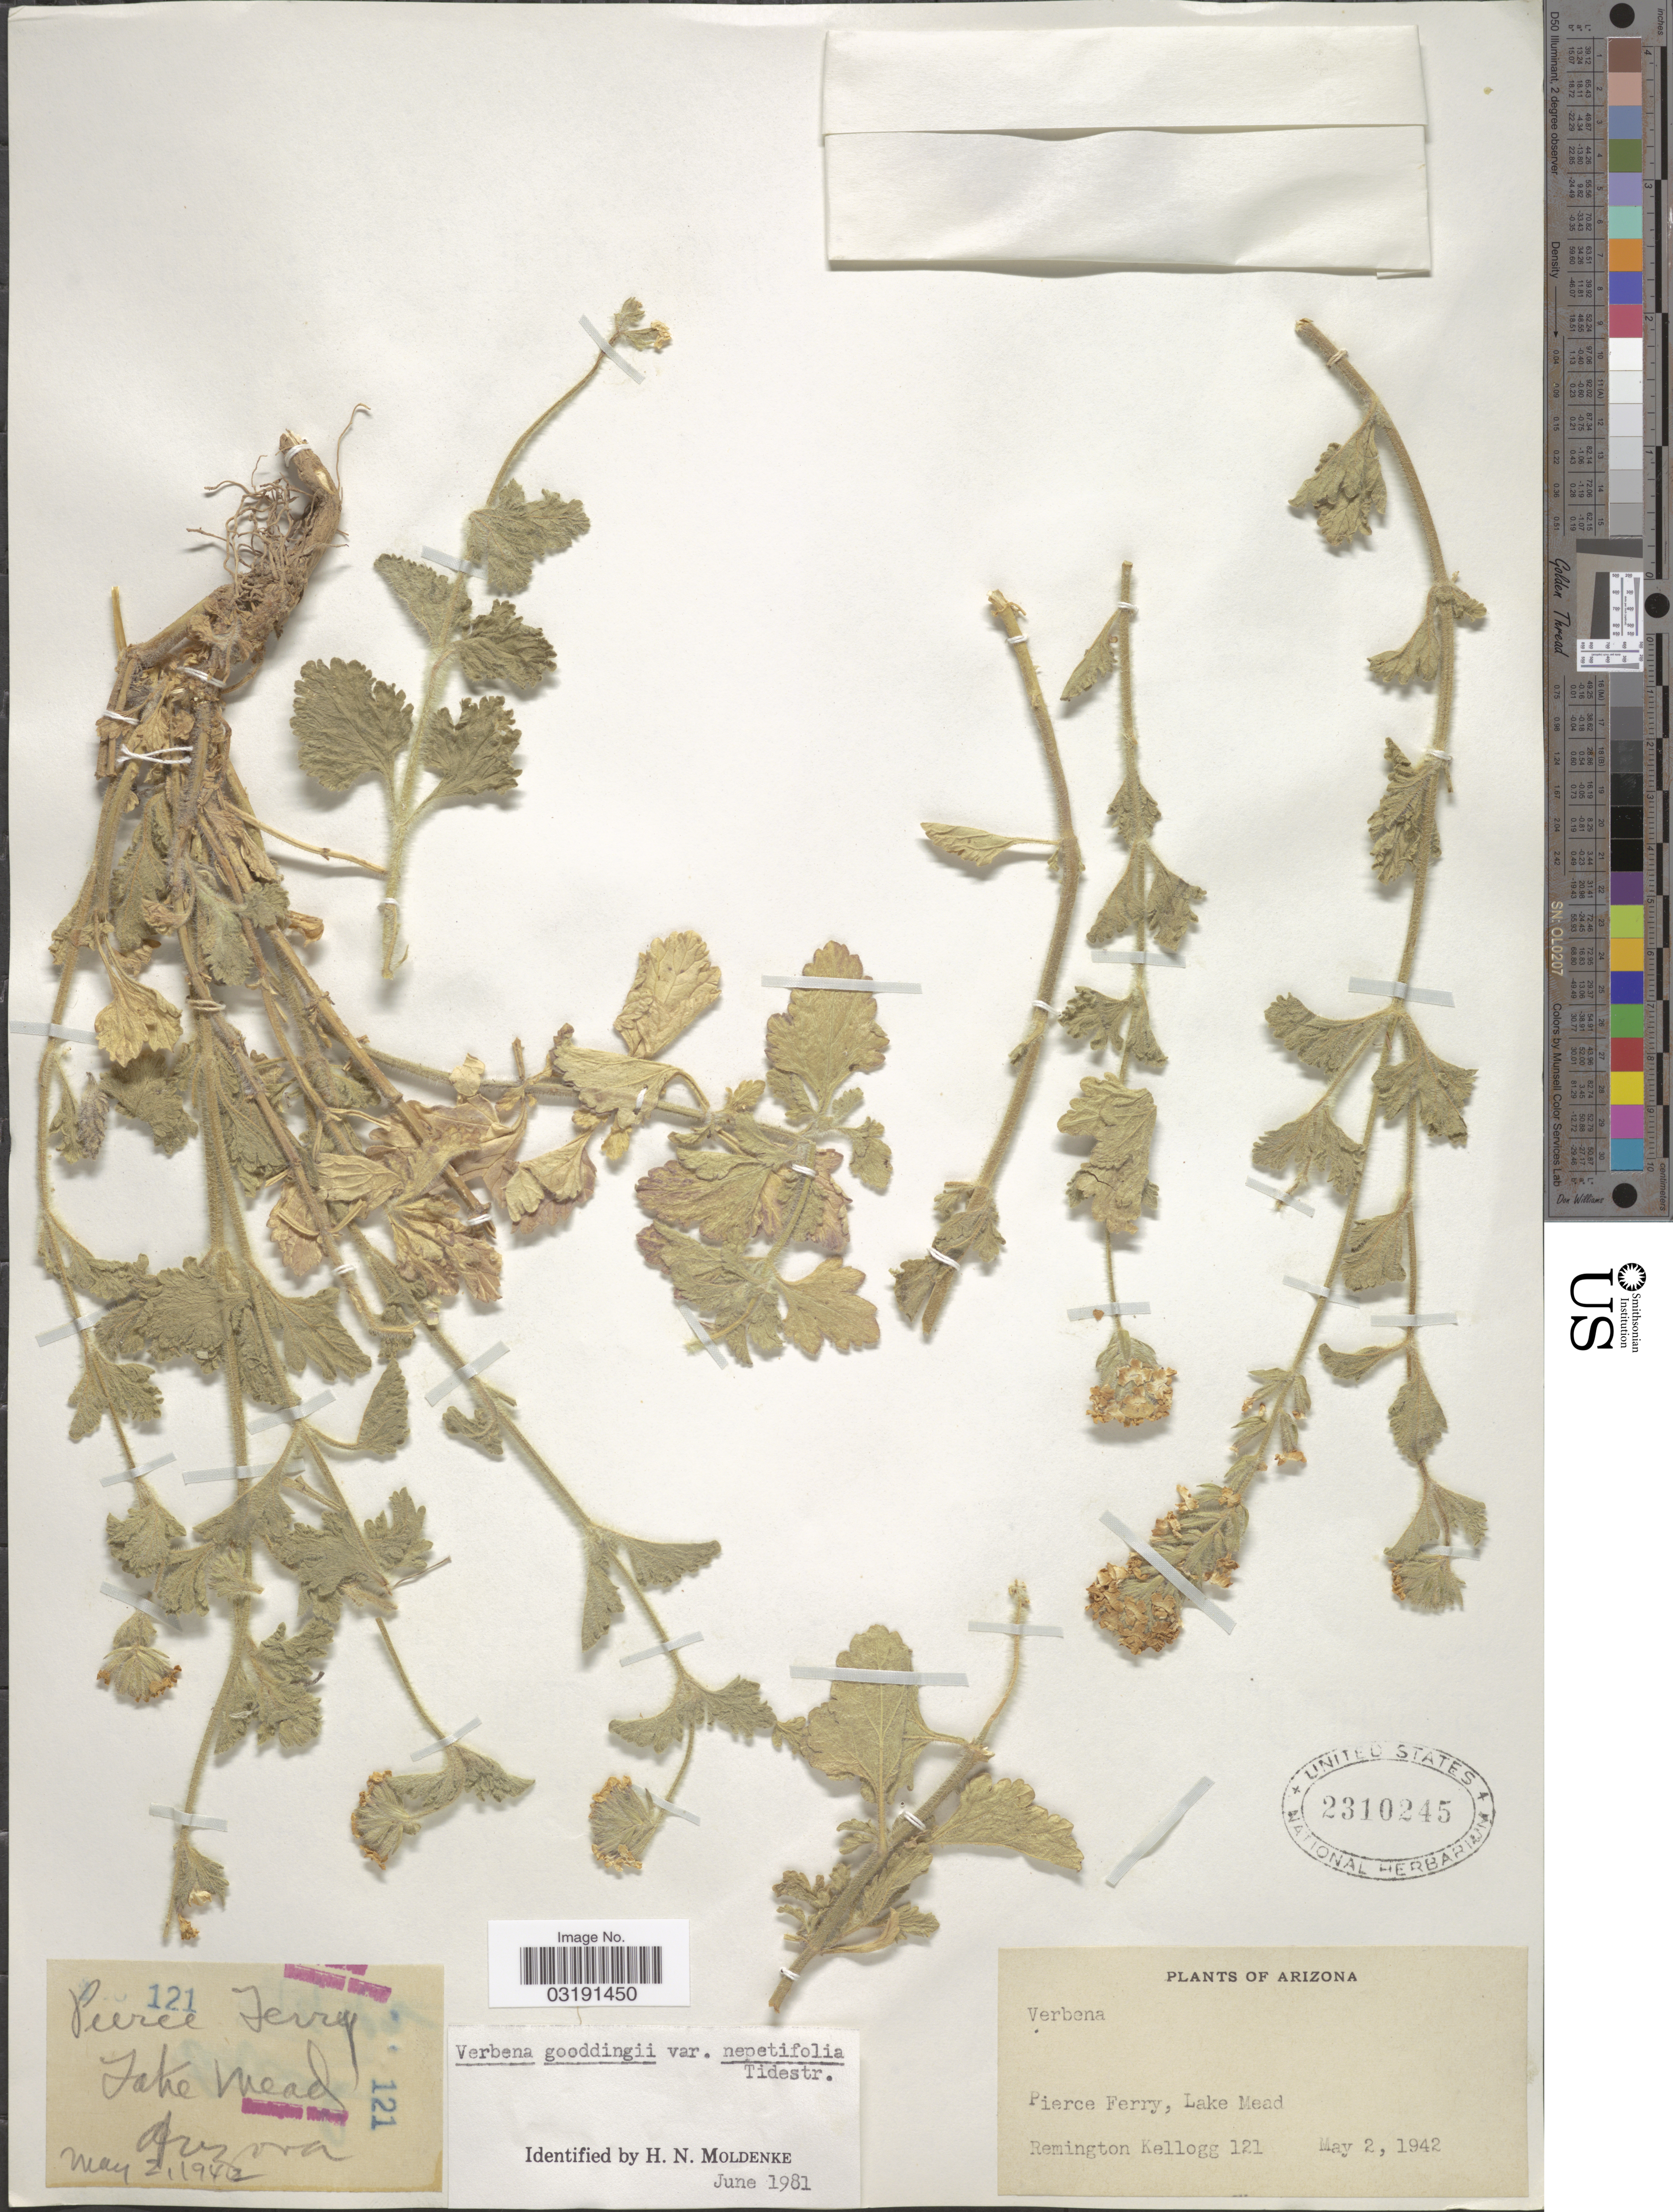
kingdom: Plantae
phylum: Tracheophyta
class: Magnoliopsida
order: Lamiales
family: Verbenaceae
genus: Verbena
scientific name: Verbena gooddingii var. nepetifolia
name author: Tidestr.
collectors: R. Kellogg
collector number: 121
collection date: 1942-05-02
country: United States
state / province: Arizona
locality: Pierce Ferry, Lake Mead.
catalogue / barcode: US 2310245